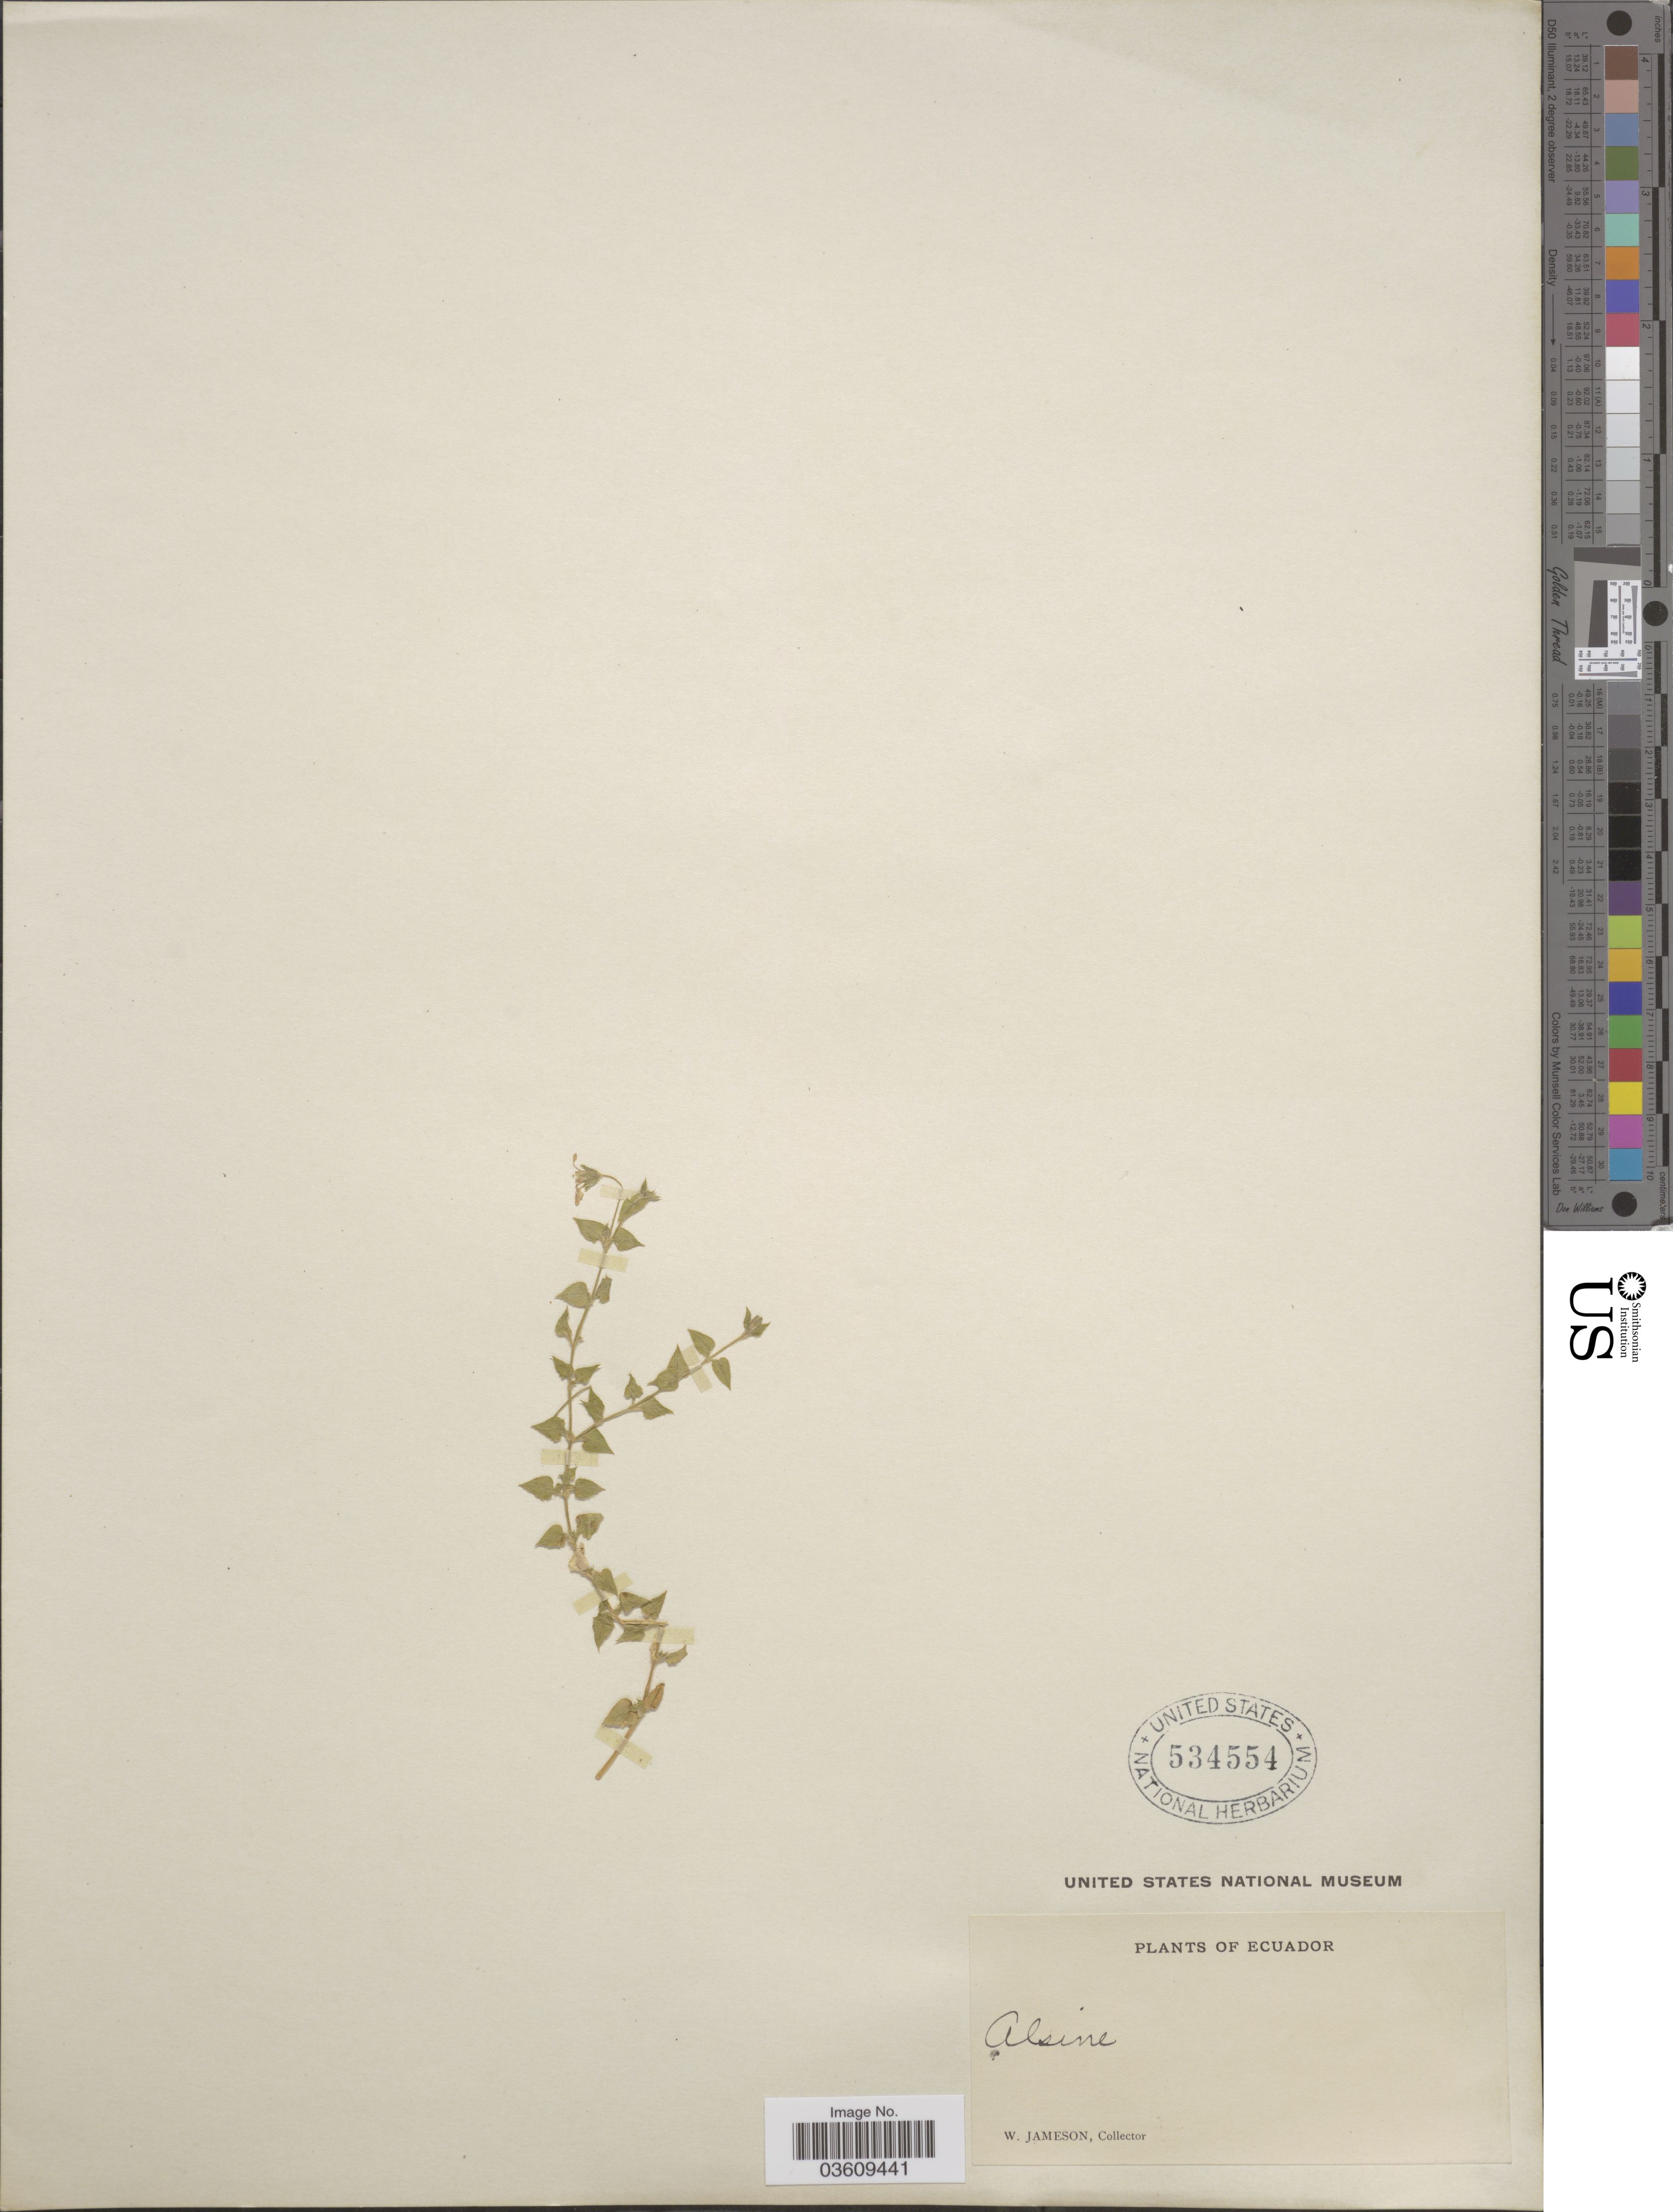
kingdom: Plantae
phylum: Tracheophyta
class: Magnoliopsida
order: Caryophyllales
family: Caryophyllaceae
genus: Stellaria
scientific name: Stellaria sp.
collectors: W. Jameson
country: Ecuador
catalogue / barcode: US 534554